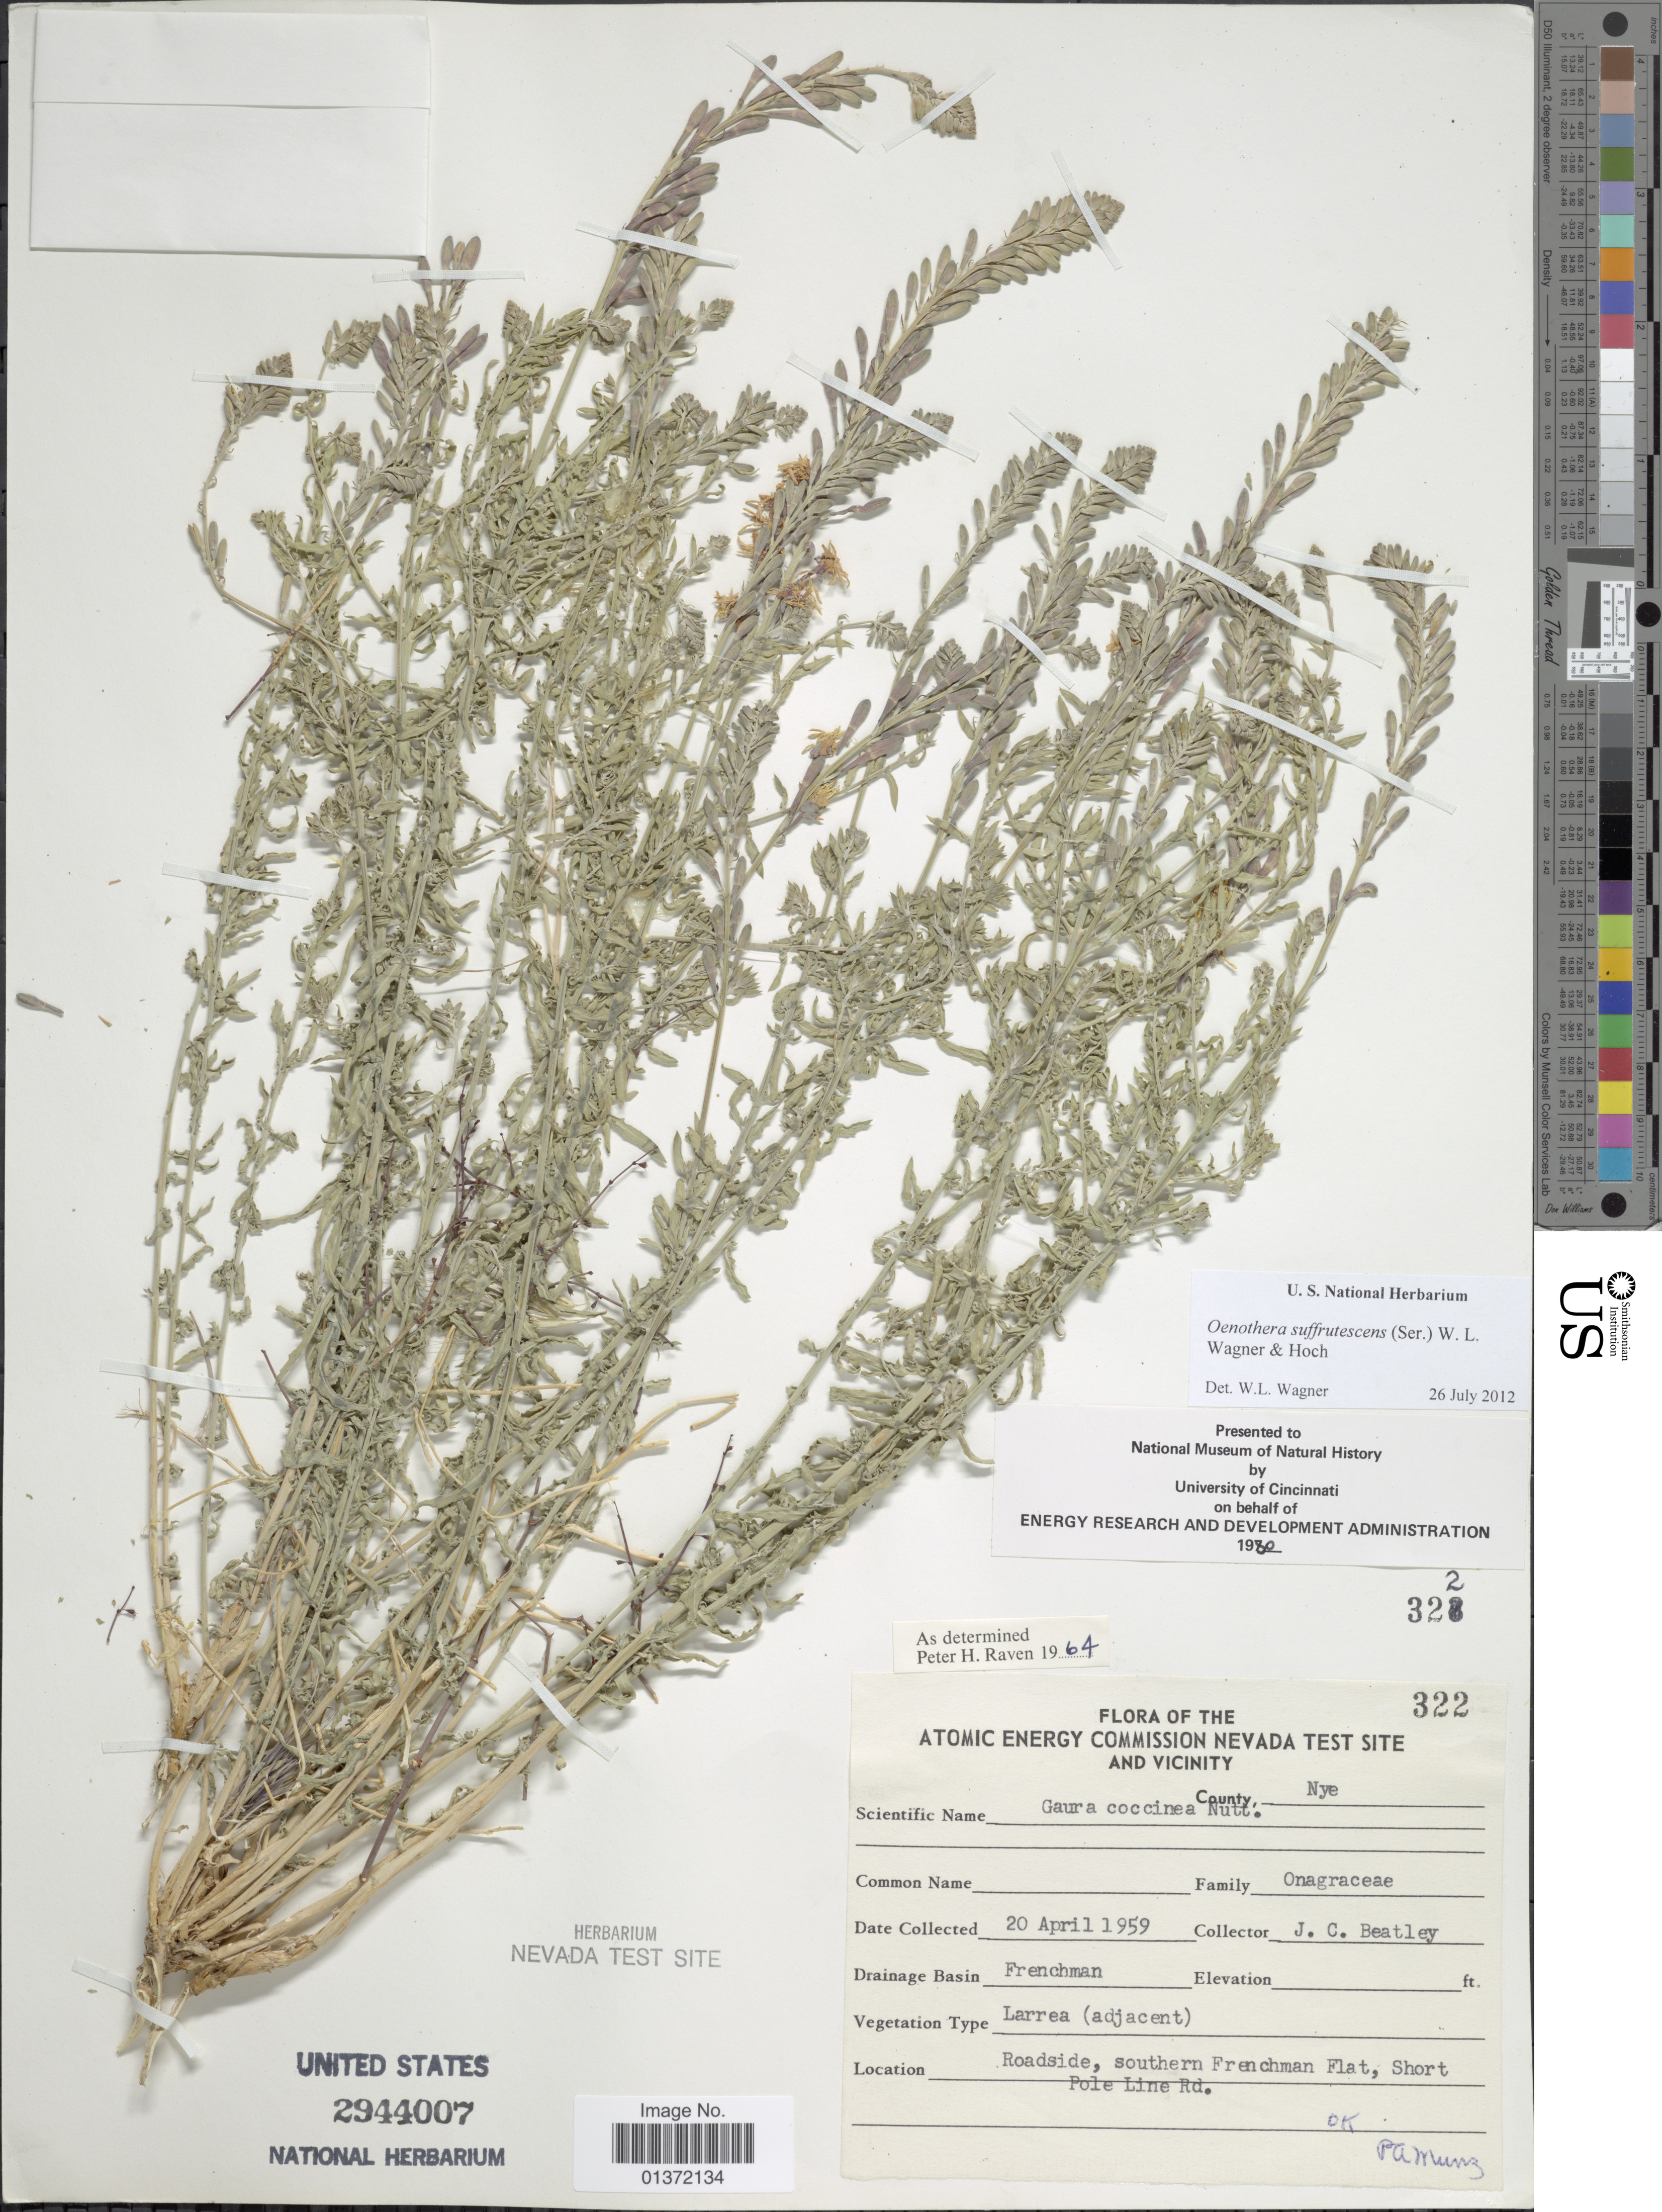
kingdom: Plantae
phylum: Tracheophyta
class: Magnoliopsida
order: Myrtales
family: Onagraceae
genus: Oenothera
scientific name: Oenothera suffrutescens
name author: (Ser.) W.L. Wagner & Hoch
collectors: J. C. Beatley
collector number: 322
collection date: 1959-04-20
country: United States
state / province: Nevada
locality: U.S. Atomic energy commisssion's Nevada Test Site and vicinity, county Nye, roadside, southern Frenchman Flat, Short Pole Line rd.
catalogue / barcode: US 2944007